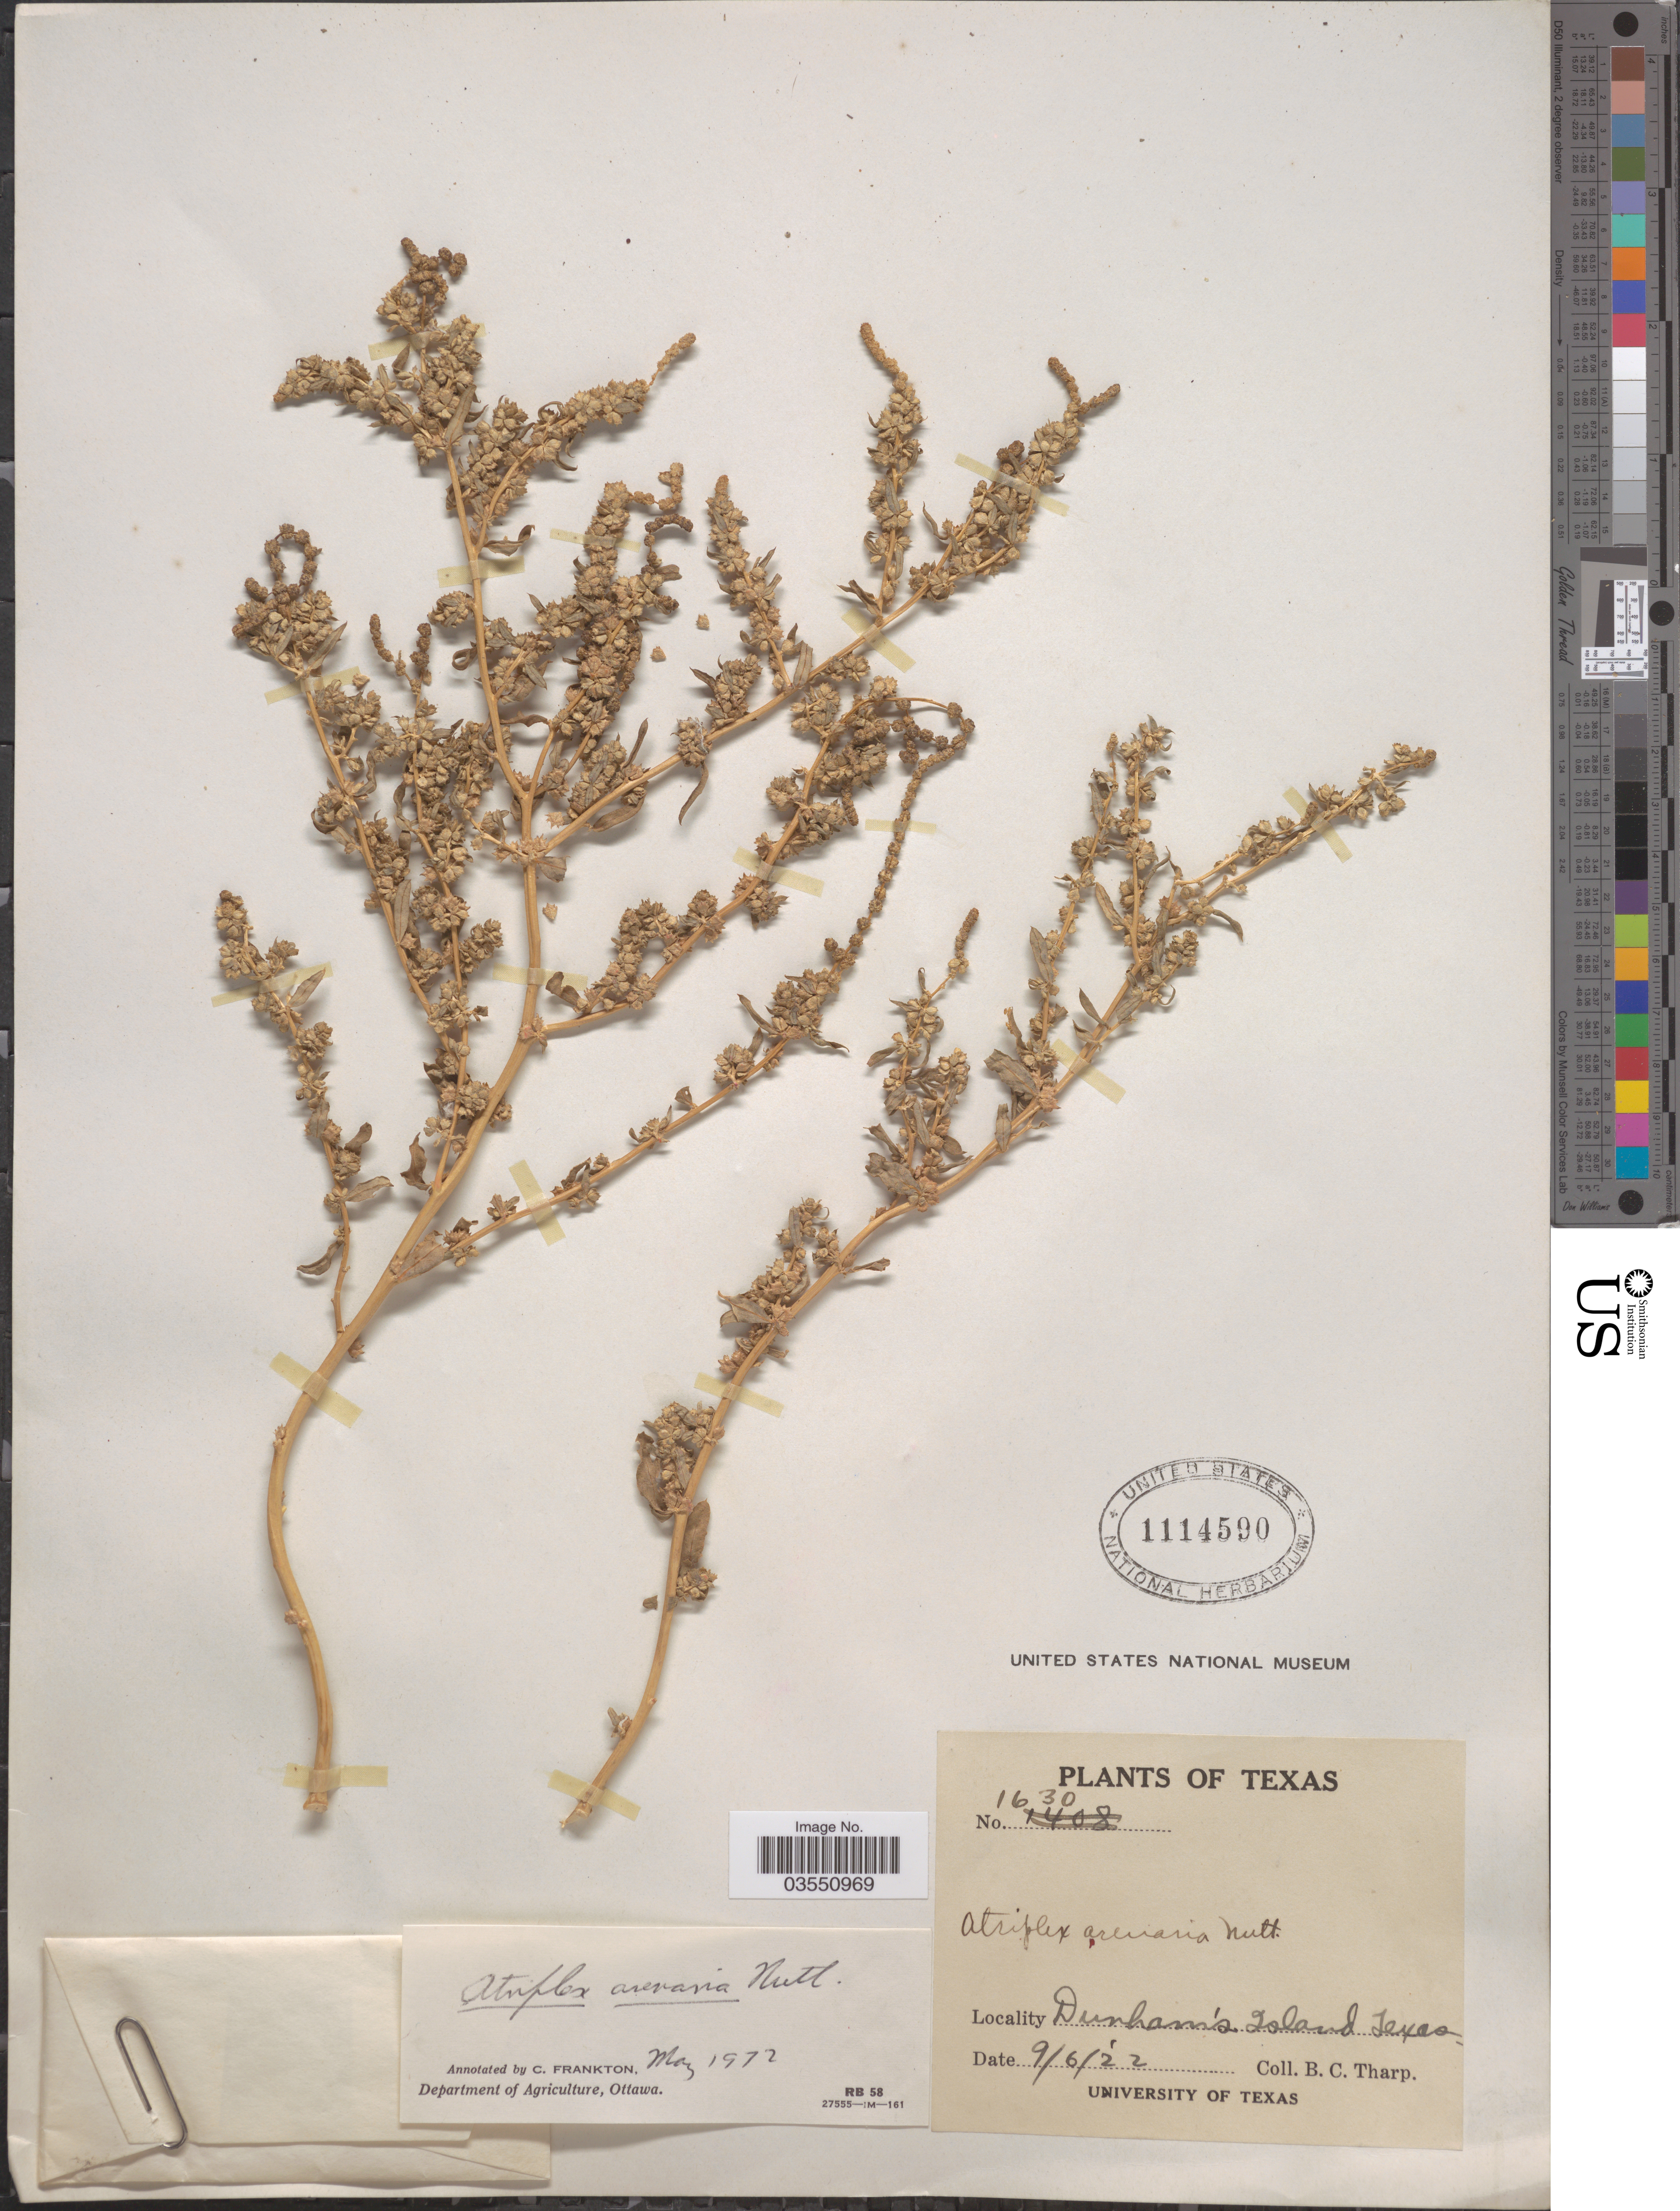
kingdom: Plantae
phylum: Tracheophyta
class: Magnoliopsida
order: Caryophyllales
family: Amaranthaceae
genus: Atriplex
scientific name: Atriplex arenaria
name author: Nutt.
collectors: B. C. Tharp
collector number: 1630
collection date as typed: Transcribed d/m/y: 6/9/22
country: United States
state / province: Texas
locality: Durham's Island.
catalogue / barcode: US 1114590